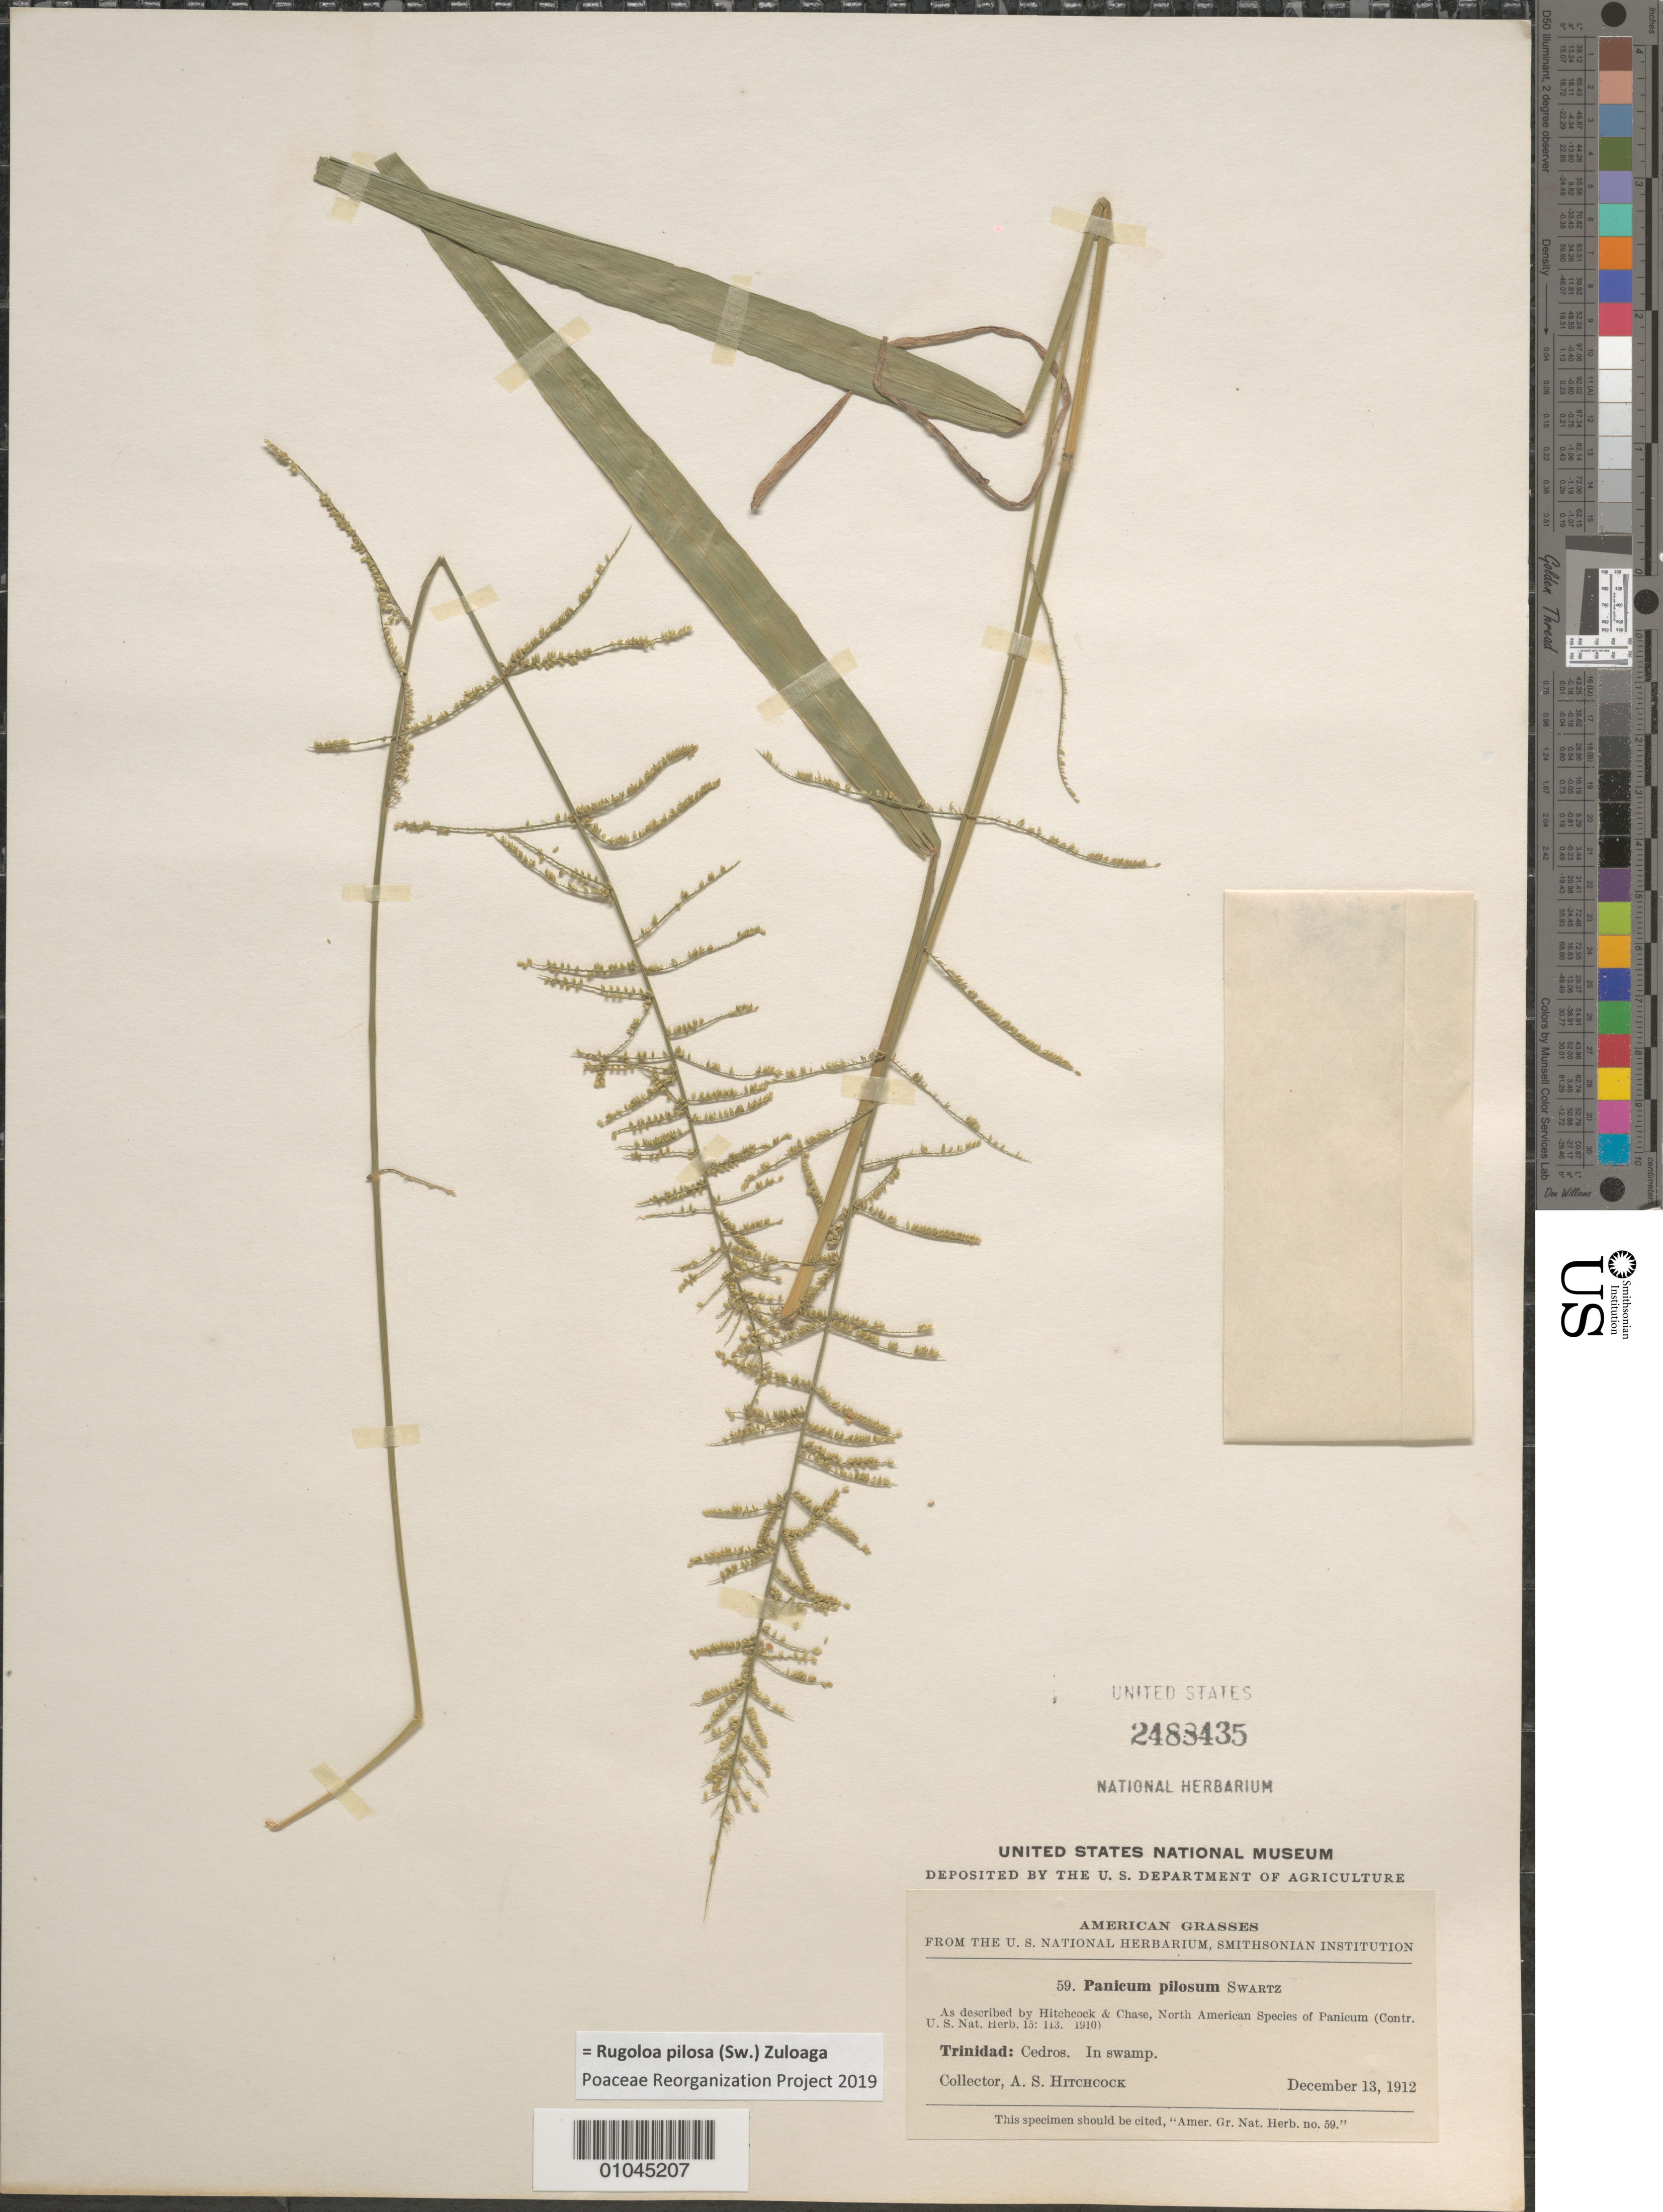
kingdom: Plantae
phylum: Tracheophyta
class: Liliopsida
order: Poales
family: Poaceae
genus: Panicum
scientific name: Panicum pilosum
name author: Sw.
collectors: A. S. Hitchcock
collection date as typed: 13 Dec 1912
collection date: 1912-12-13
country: Trinidad and Tobago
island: Trinidad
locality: Cedros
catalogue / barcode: US 2488435